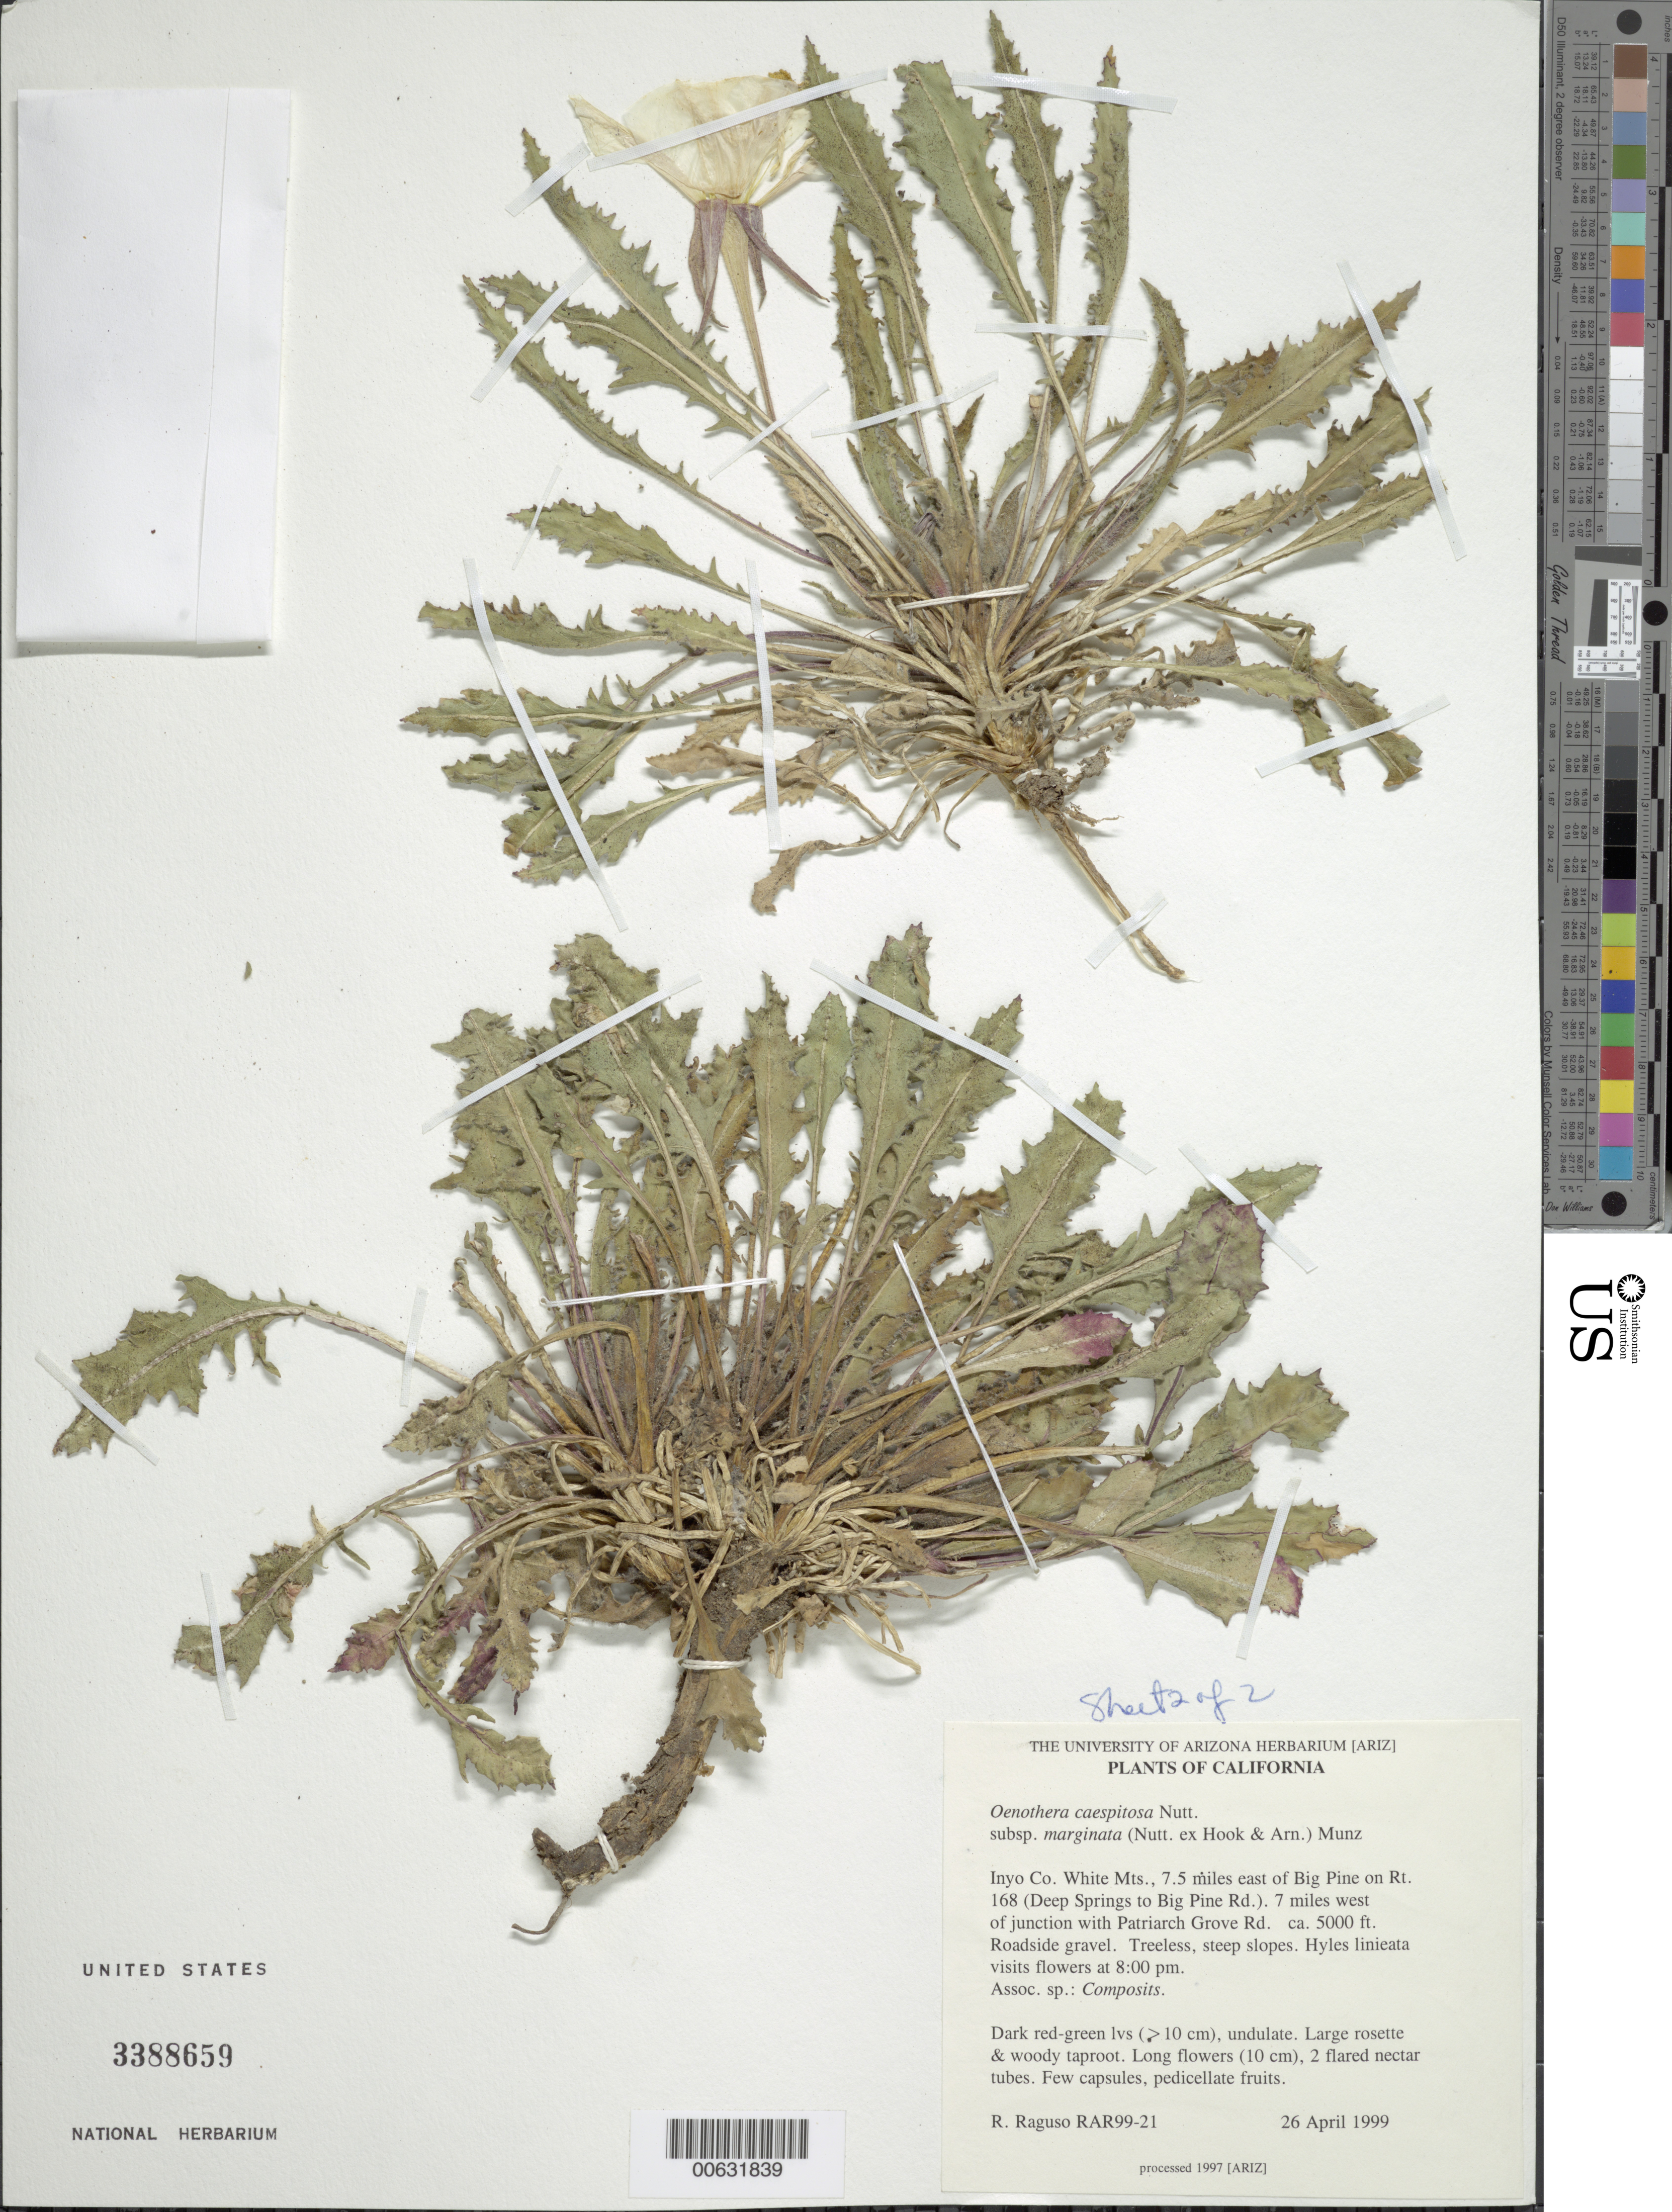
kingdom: Plantae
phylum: Tracheophyta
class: Magnoliopsida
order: Myrtales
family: Onagraceae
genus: Oenothera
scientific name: Oenothera cespitosa subsp. marginata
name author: (Nutt. ex Hook. & Arn.) Munz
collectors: R. Raguso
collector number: RAR99-21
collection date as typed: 26 Apr 1999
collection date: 1999-04-26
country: United States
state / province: California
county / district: Inyo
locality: White Mts, E of Big Pine on Rt. 168 (Deep Springs to Big Pine Td) W of junc. With Patriarch Grove Td.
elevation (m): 1524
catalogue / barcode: US 3388659